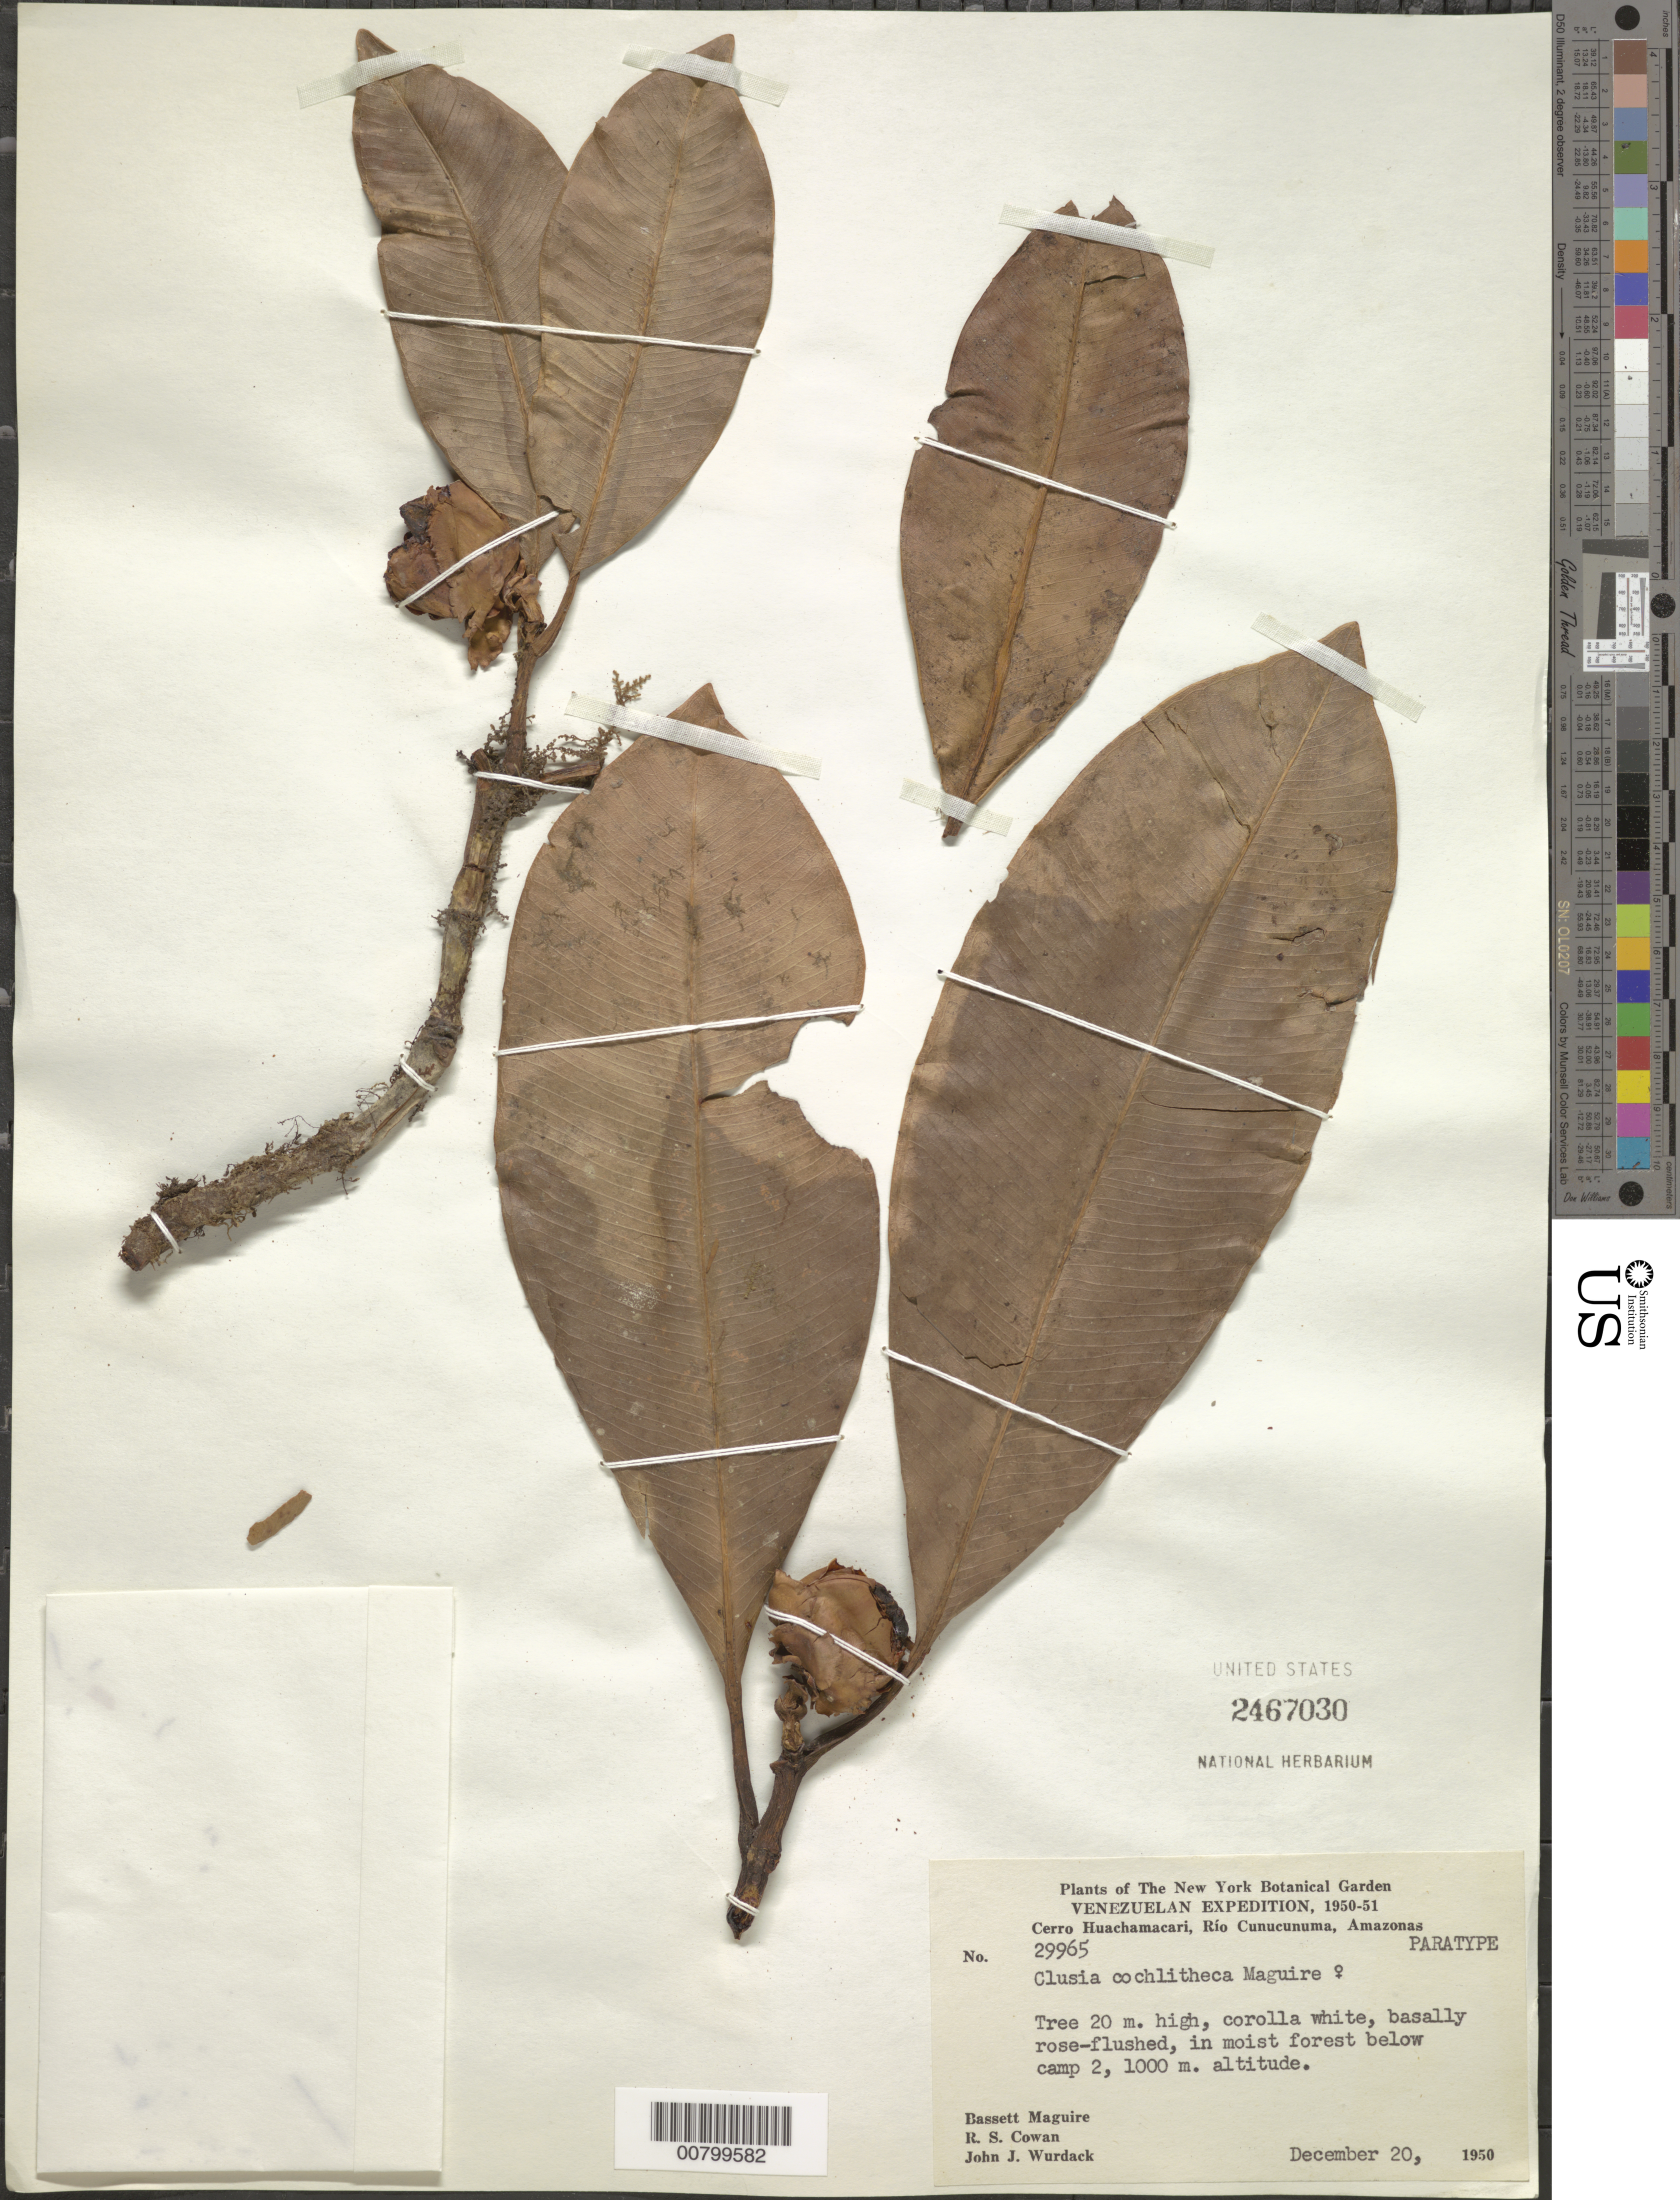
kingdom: Plantae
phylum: Tracheophyta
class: Magnoliopsida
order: Malpighiales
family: Clusiaceae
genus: Clusia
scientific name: Clusia cochlitheca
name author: Maguire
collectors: B. Maguire, R. S. Cowan & J. J. Wurdack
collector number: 29965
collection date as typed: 20-Dec-50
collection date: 1950-12-20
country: Venezuela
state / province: Amazonas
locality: Cerro Huachamacari, below Camp II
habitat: Moist forest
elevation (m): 1000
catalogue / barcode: US 2467030